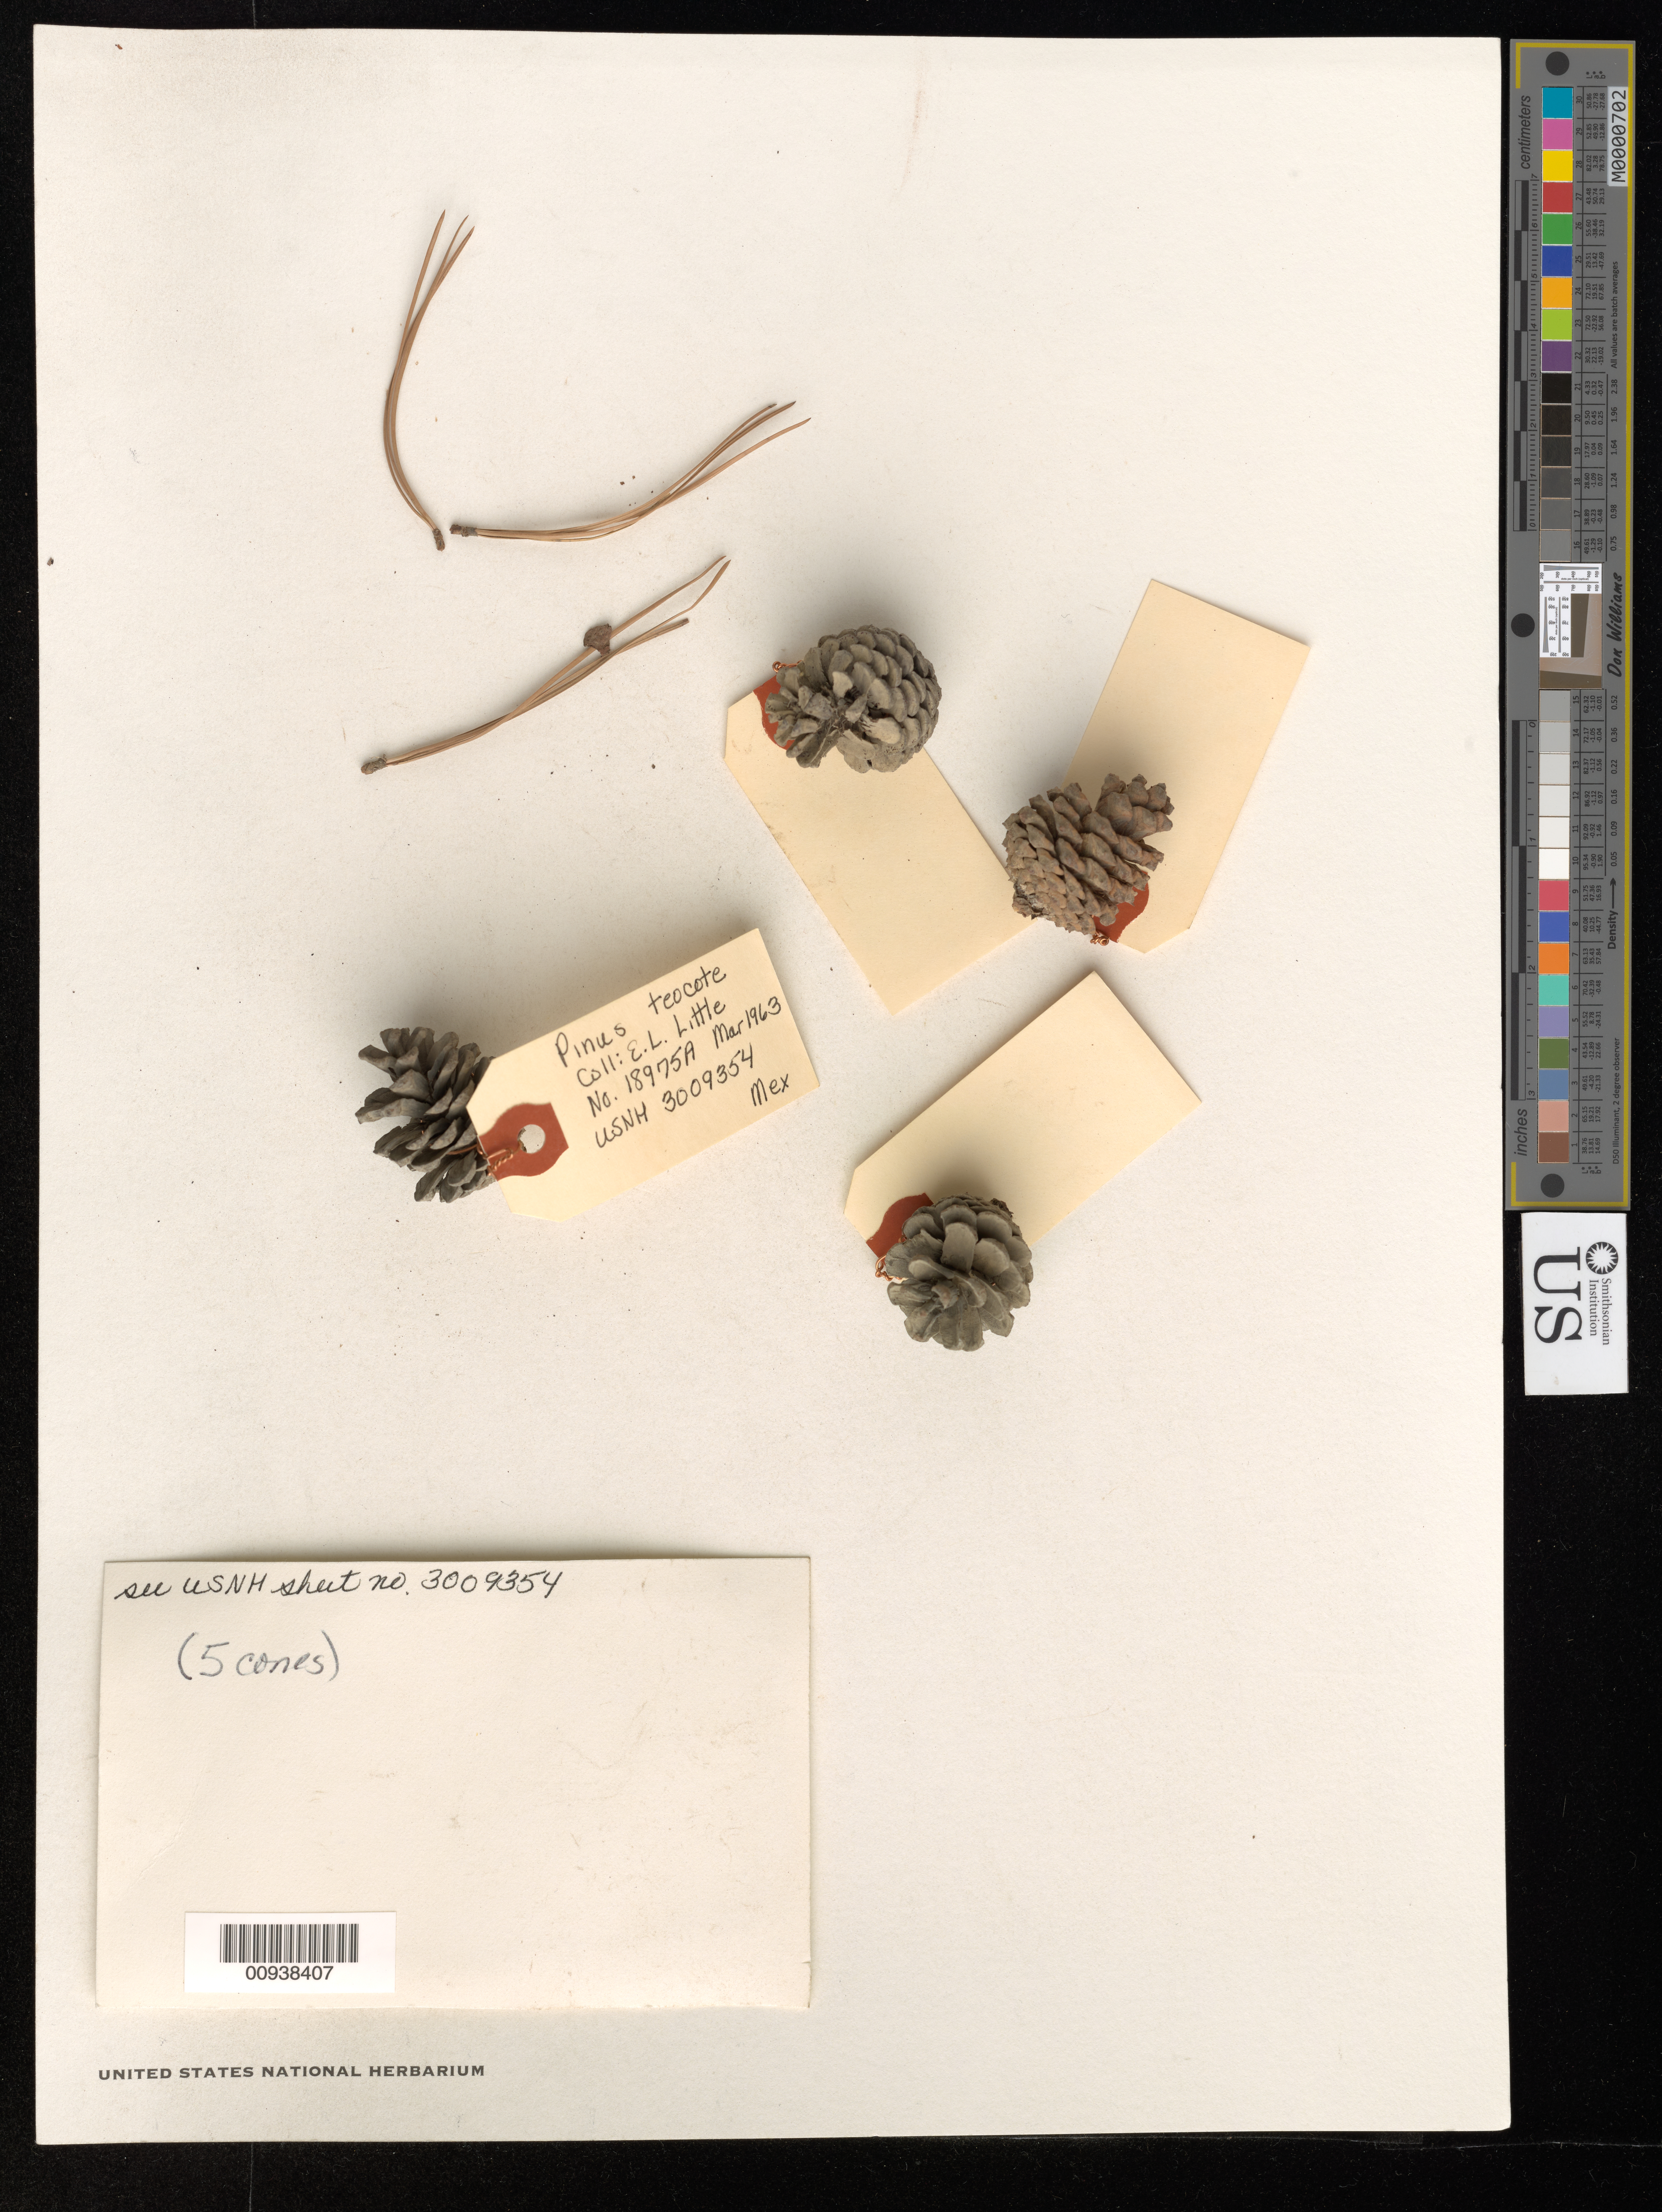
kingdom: Plantae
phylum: Tracheophyta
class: Pinopsida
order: Pinales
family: Pinaceae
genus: Pinus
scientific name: Pinus teocote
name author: Schltdl. & Cham.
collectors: E. L. Little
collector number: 18975 A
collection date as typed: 28 Mar 1963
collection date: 1963-03-28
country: Mexico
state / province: Puebla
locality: Cofre de Perote, 3 mi. SE of Perote.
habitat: Pine forest. Associated plants Pinus oocarpa.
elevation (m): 2652